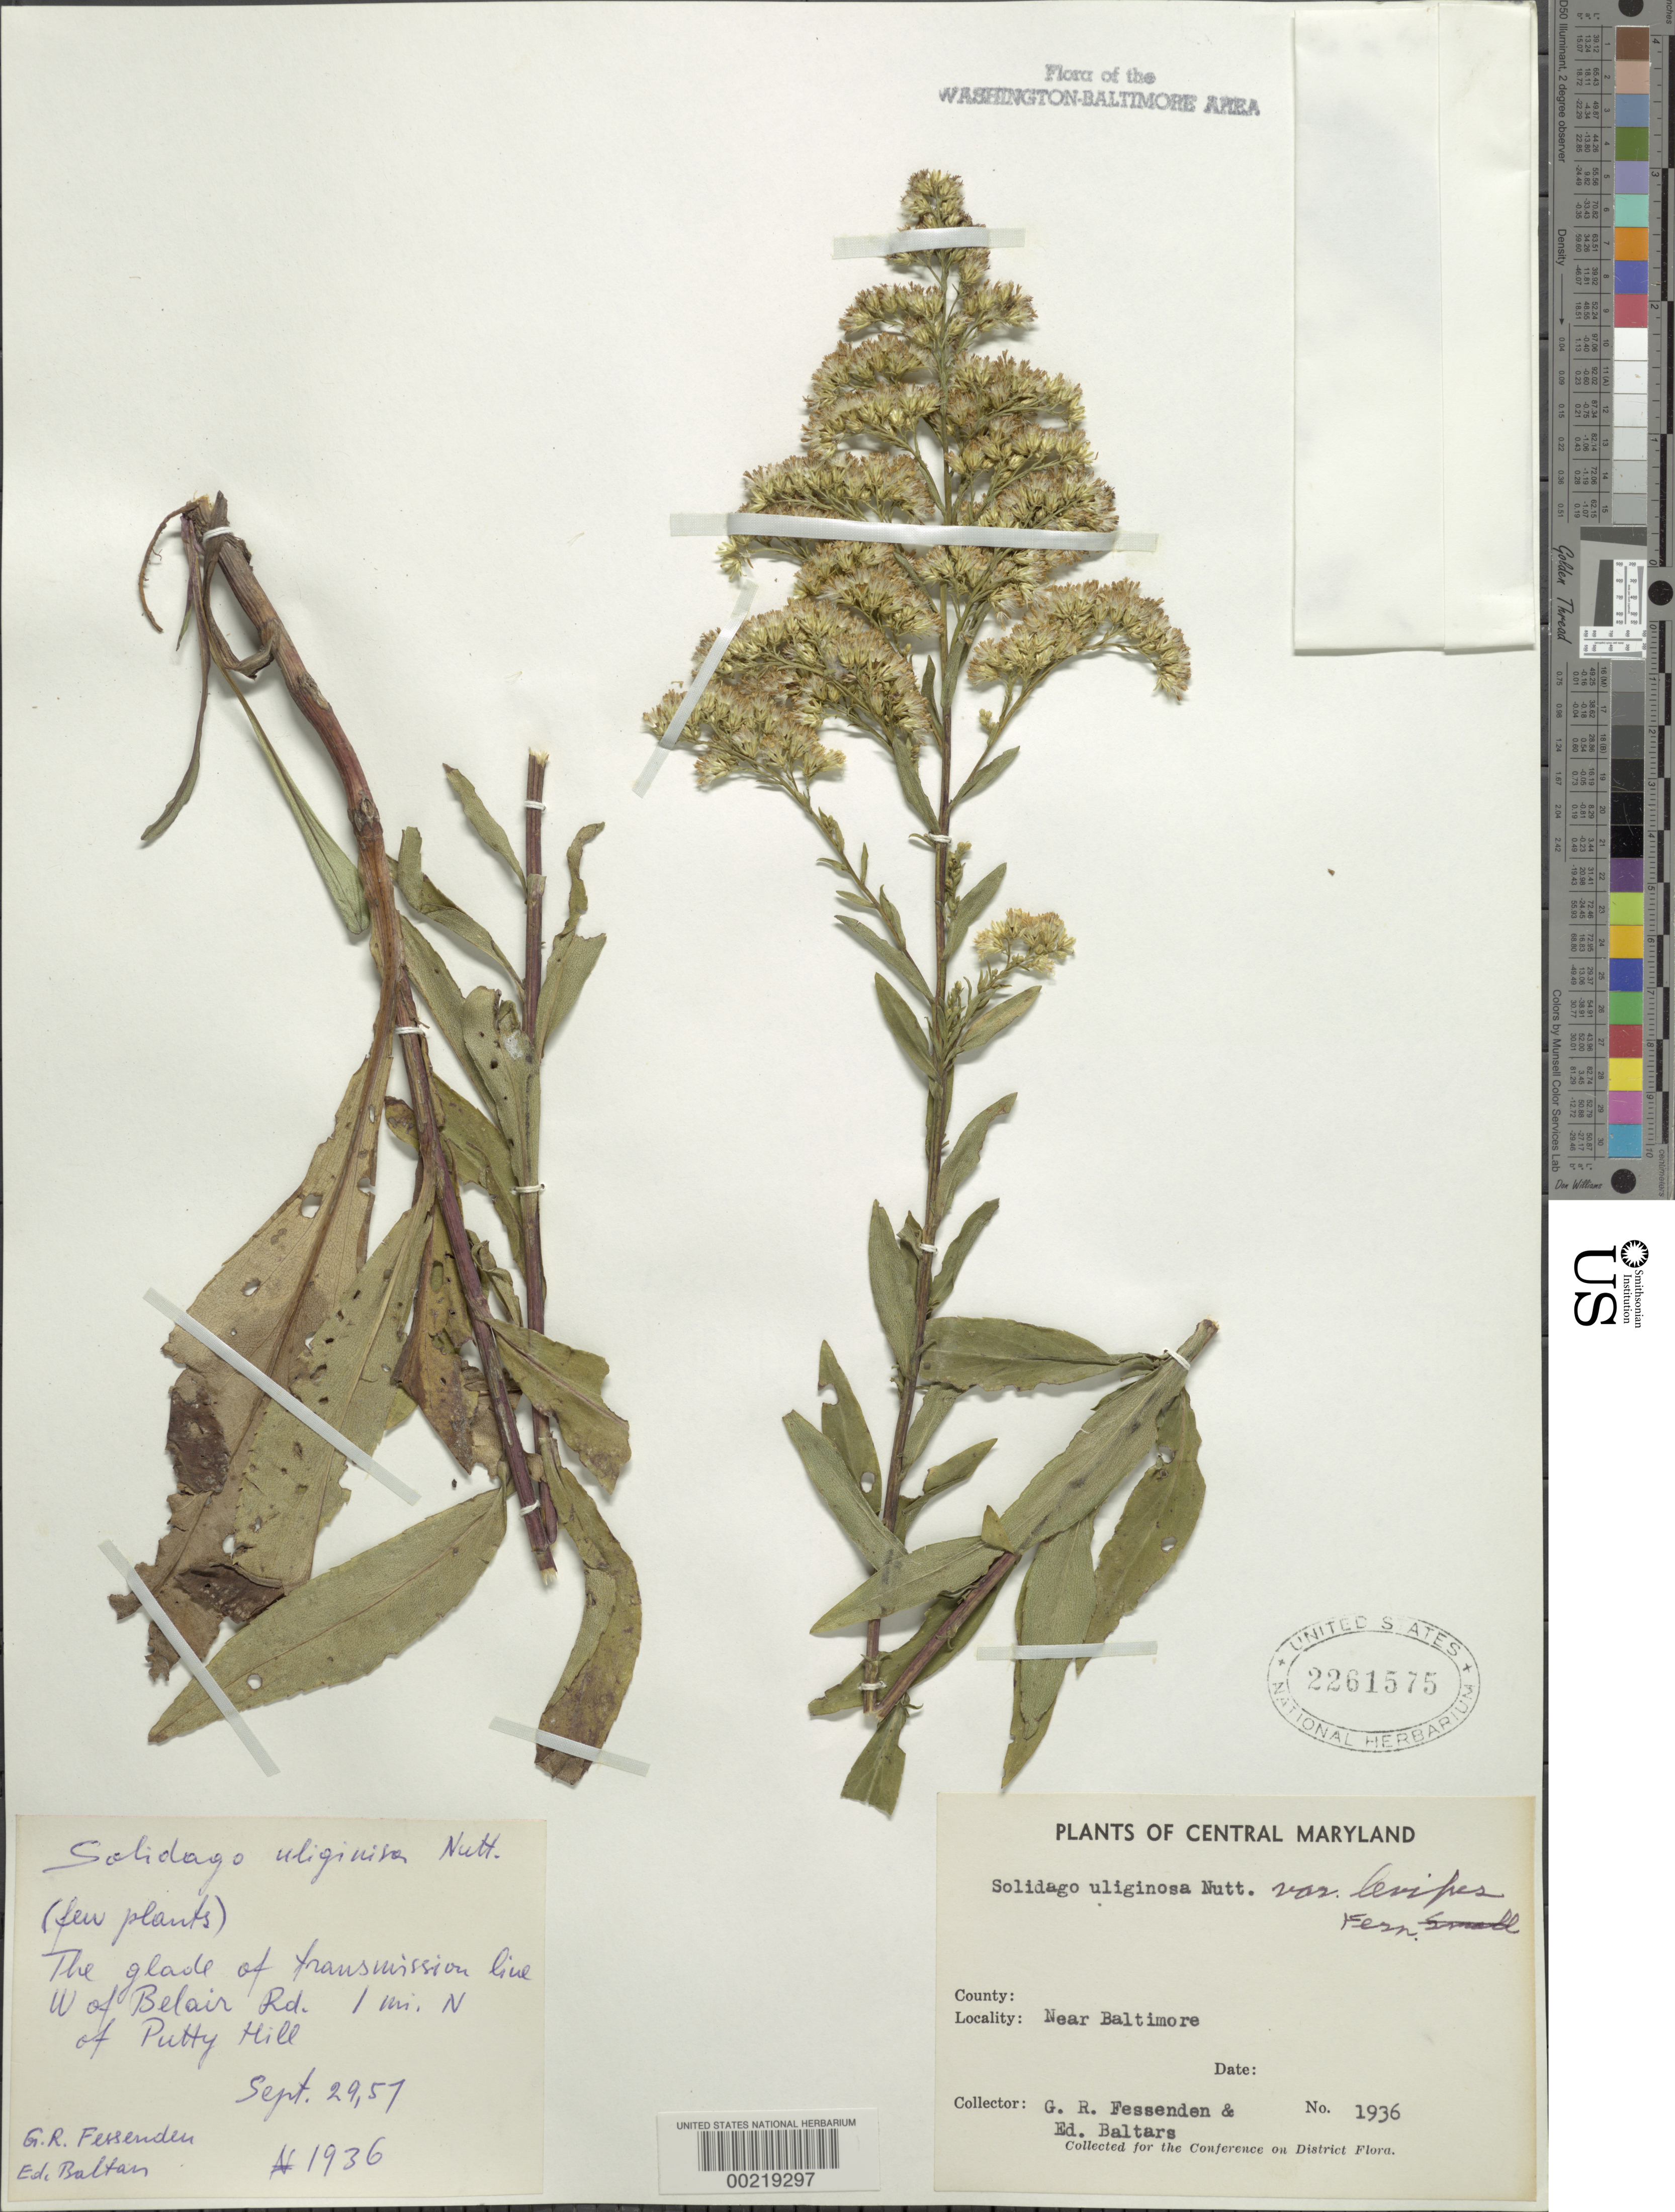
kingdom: Plantae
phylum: Tracheophyta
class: Magnoliopsida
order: Asterales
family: Asteraceae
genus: Solidago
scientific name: Solidago uliginosa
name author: Nutt.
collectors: G. Fessenden & G. Baltars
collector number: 1936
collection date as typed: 29 Sep 1957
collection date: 1957-09-29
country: United States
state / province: Maryland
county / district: Baltimore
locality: West of Belair Road and north of Putty Hill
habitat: Glade of transmission line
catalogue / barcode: US 2261575